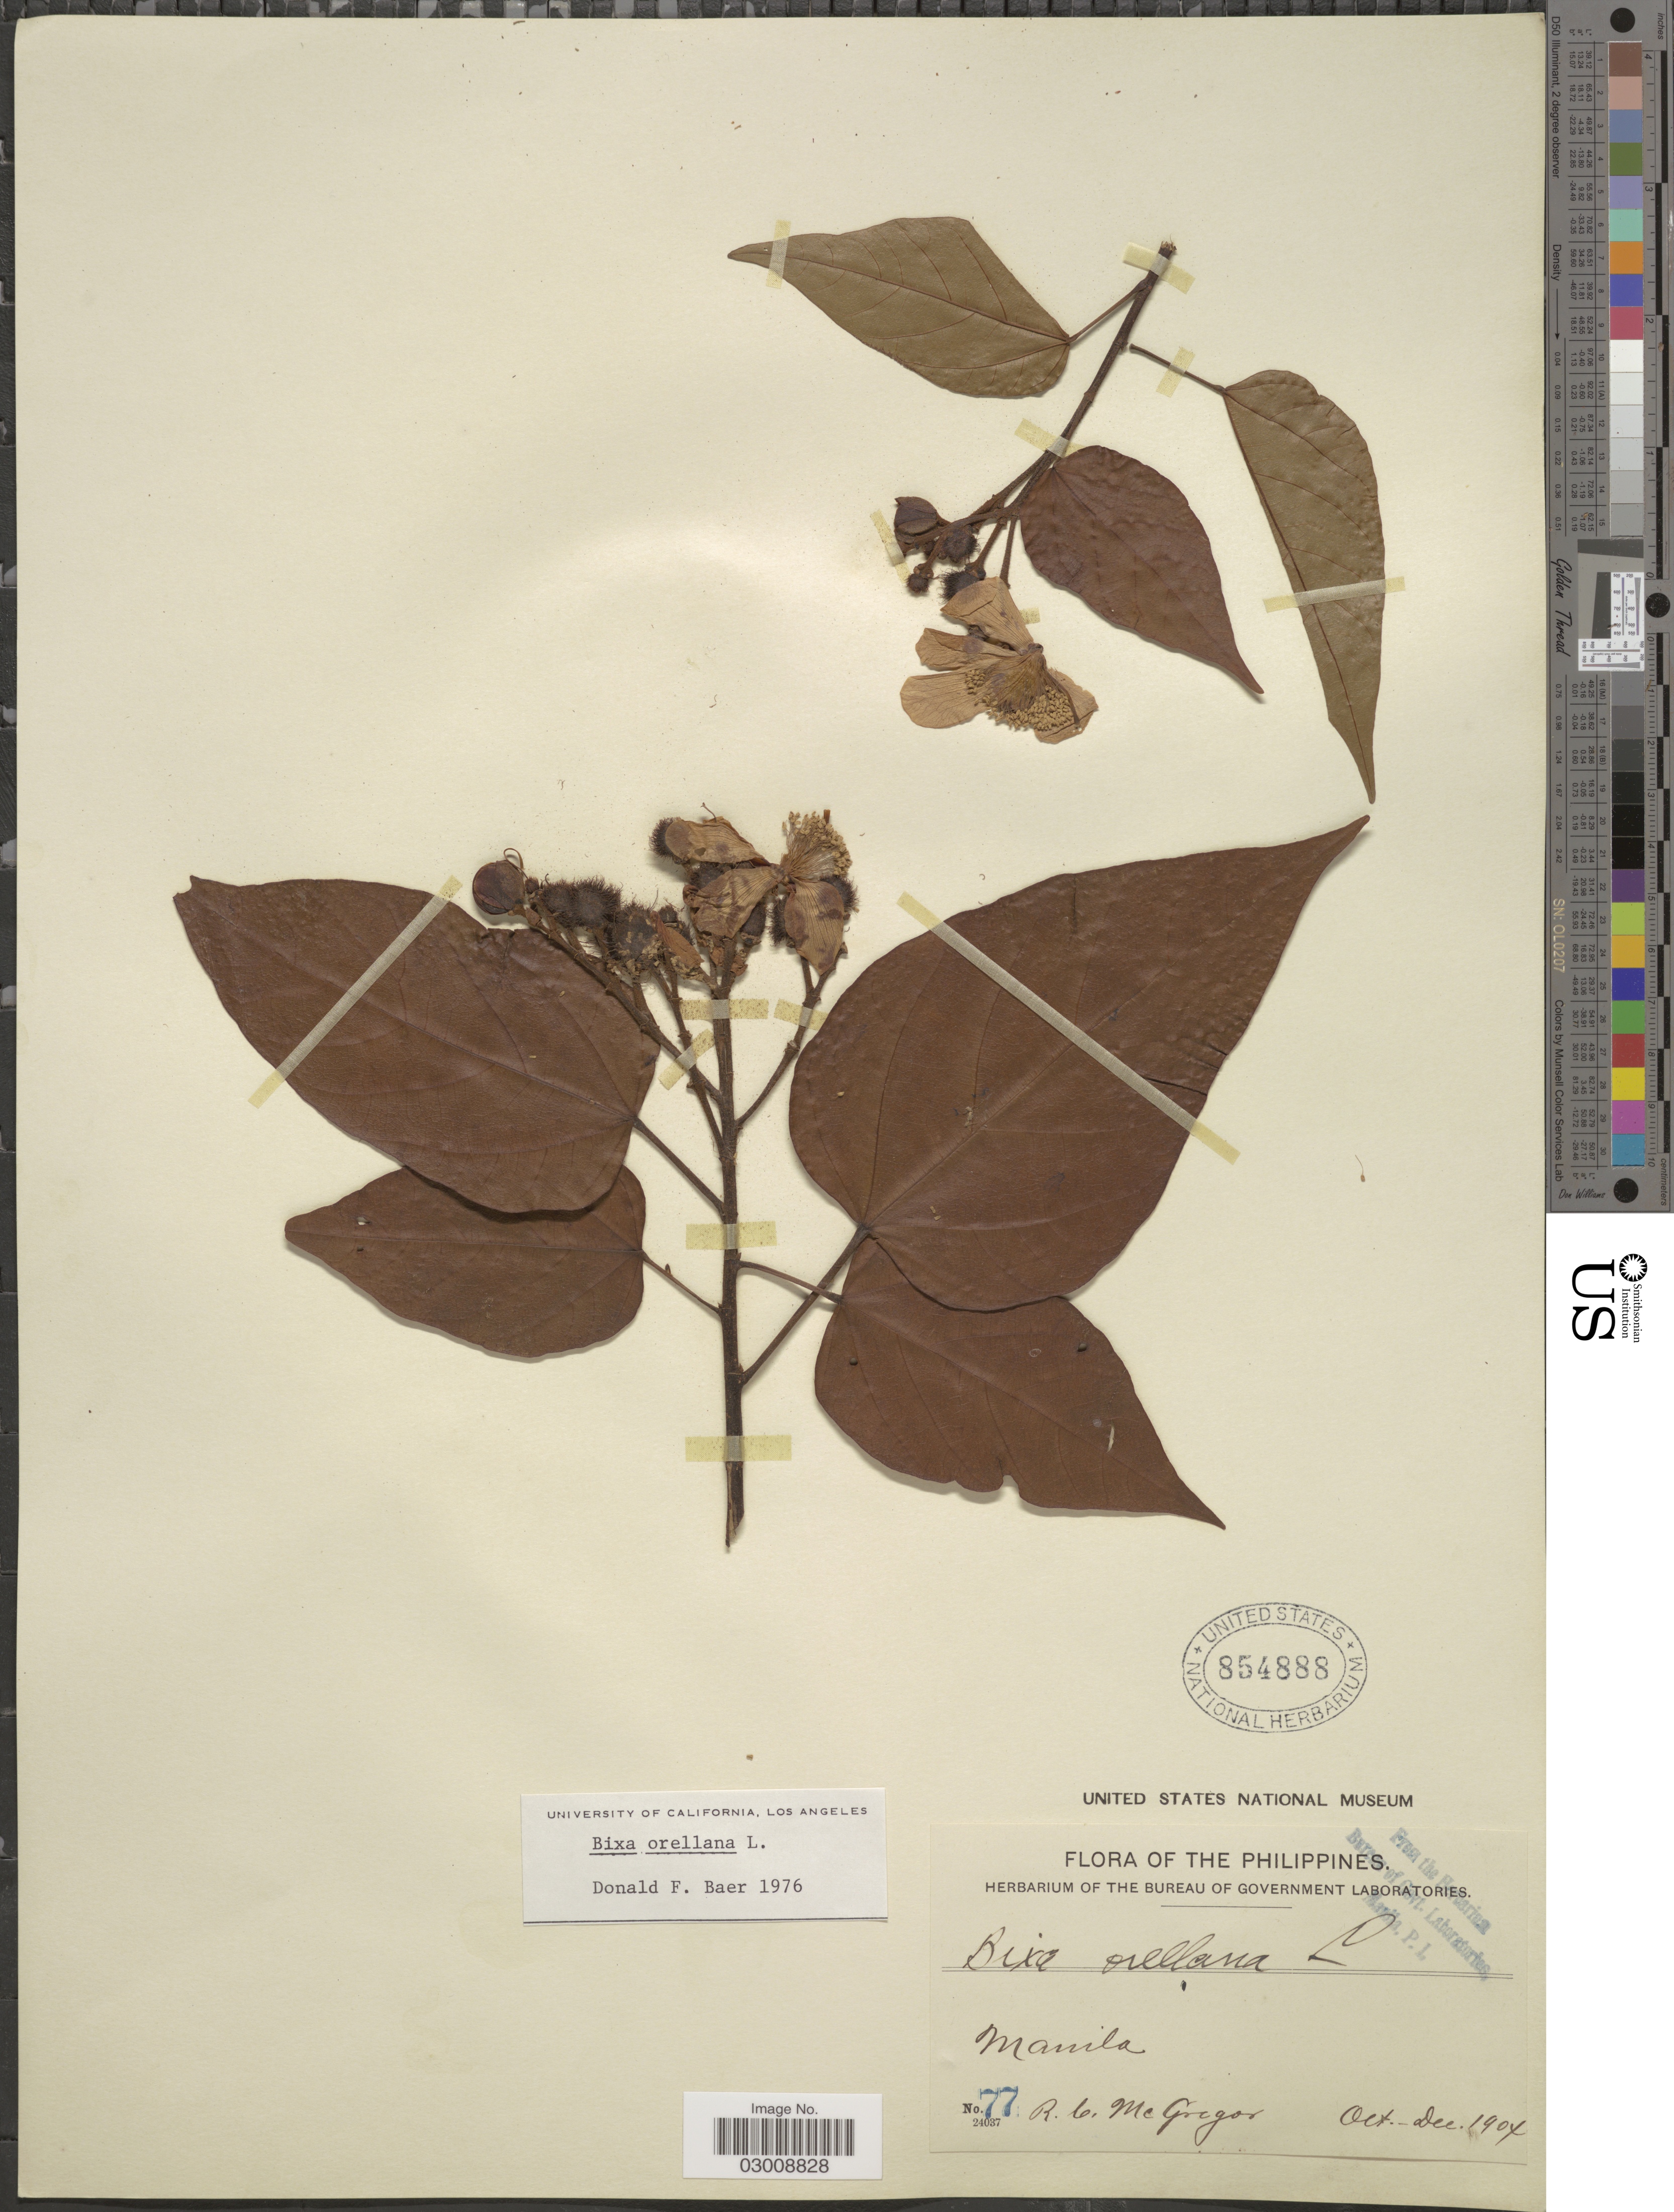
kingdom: Plantae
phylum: Tracheophyta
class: Magnoliopsida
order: Malvales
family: Bixaceae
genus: Bixa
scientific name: Bixa orellana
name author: L.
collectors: R. C. McGregor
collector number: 77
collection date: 1904-10/1904-12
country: Philippines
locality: The Philippines. Manila.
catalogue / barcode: US 854888